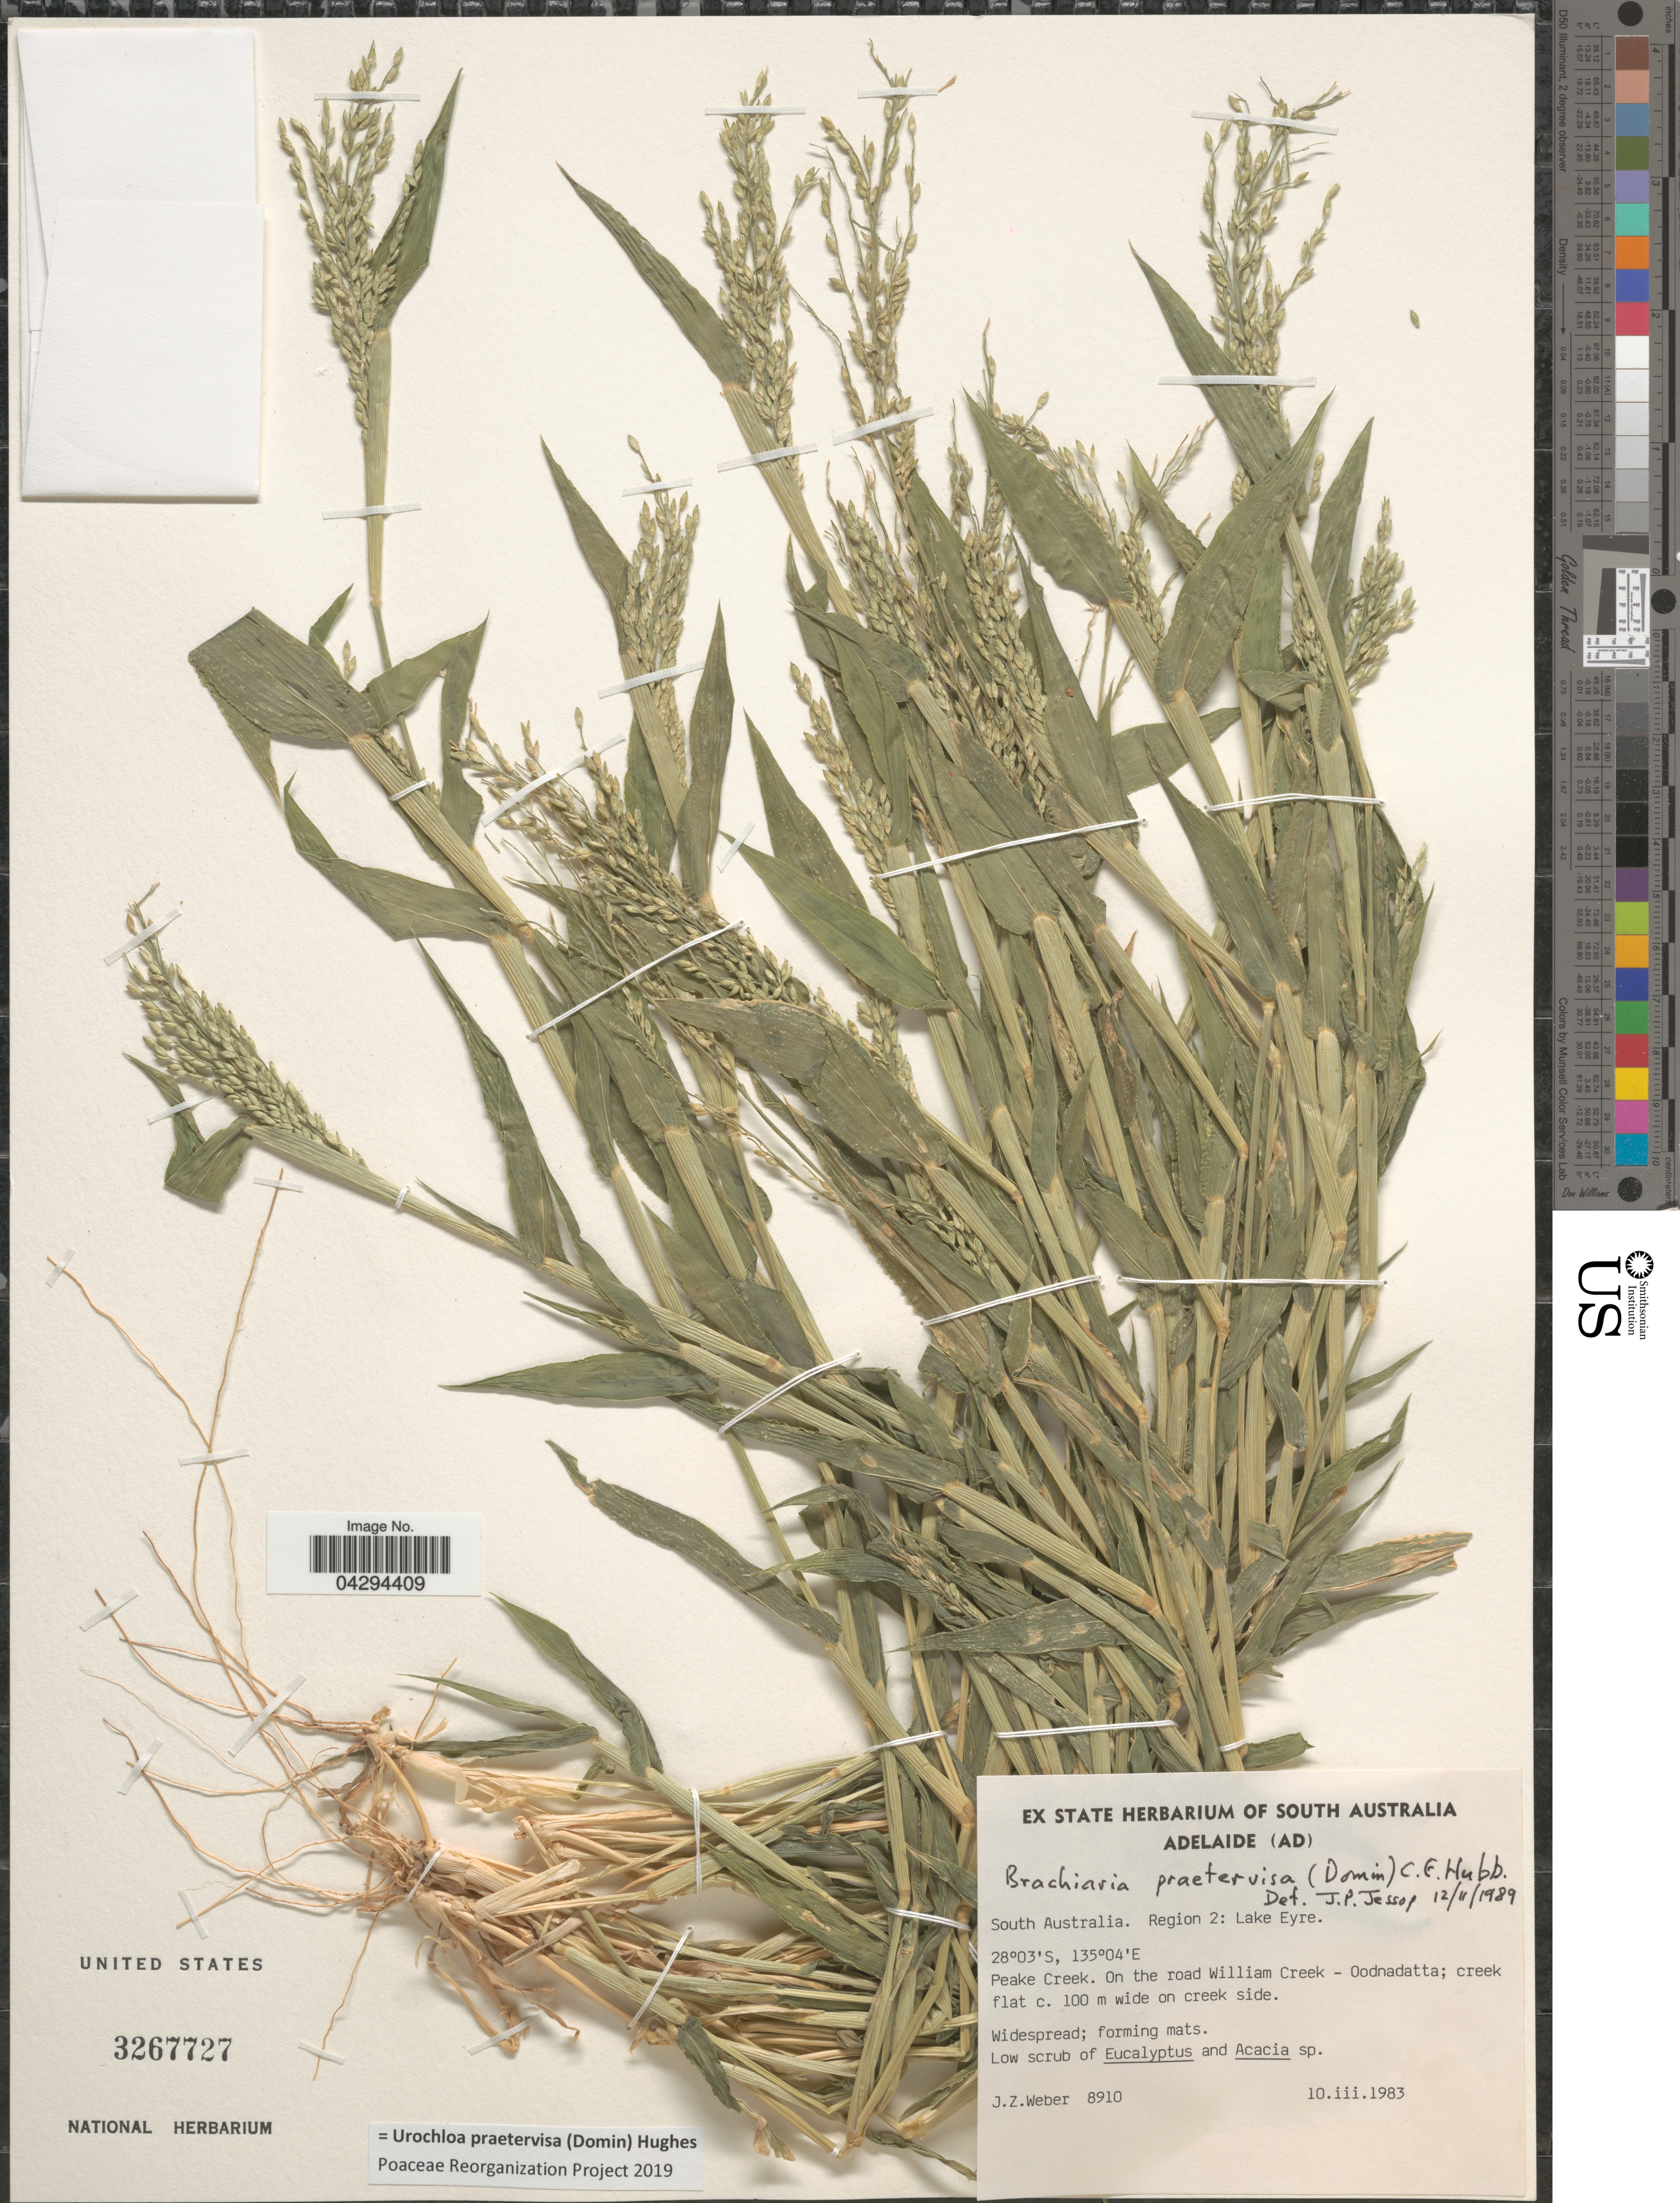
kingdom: Plantae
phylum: Tracheophyta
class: Liliopsida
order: Poales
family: Poaceae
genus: Urochloa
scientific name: Urochloa praetervisa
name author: (Domin) Hughes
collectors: J.Z. Weber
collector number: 8910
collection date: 1983-03-10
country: Australia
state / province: South Australia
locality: Region 2: Lake Eyre. Peake Creek. On the road William Creek-Oodnadatta.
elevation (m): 100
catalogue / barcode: US 3267727